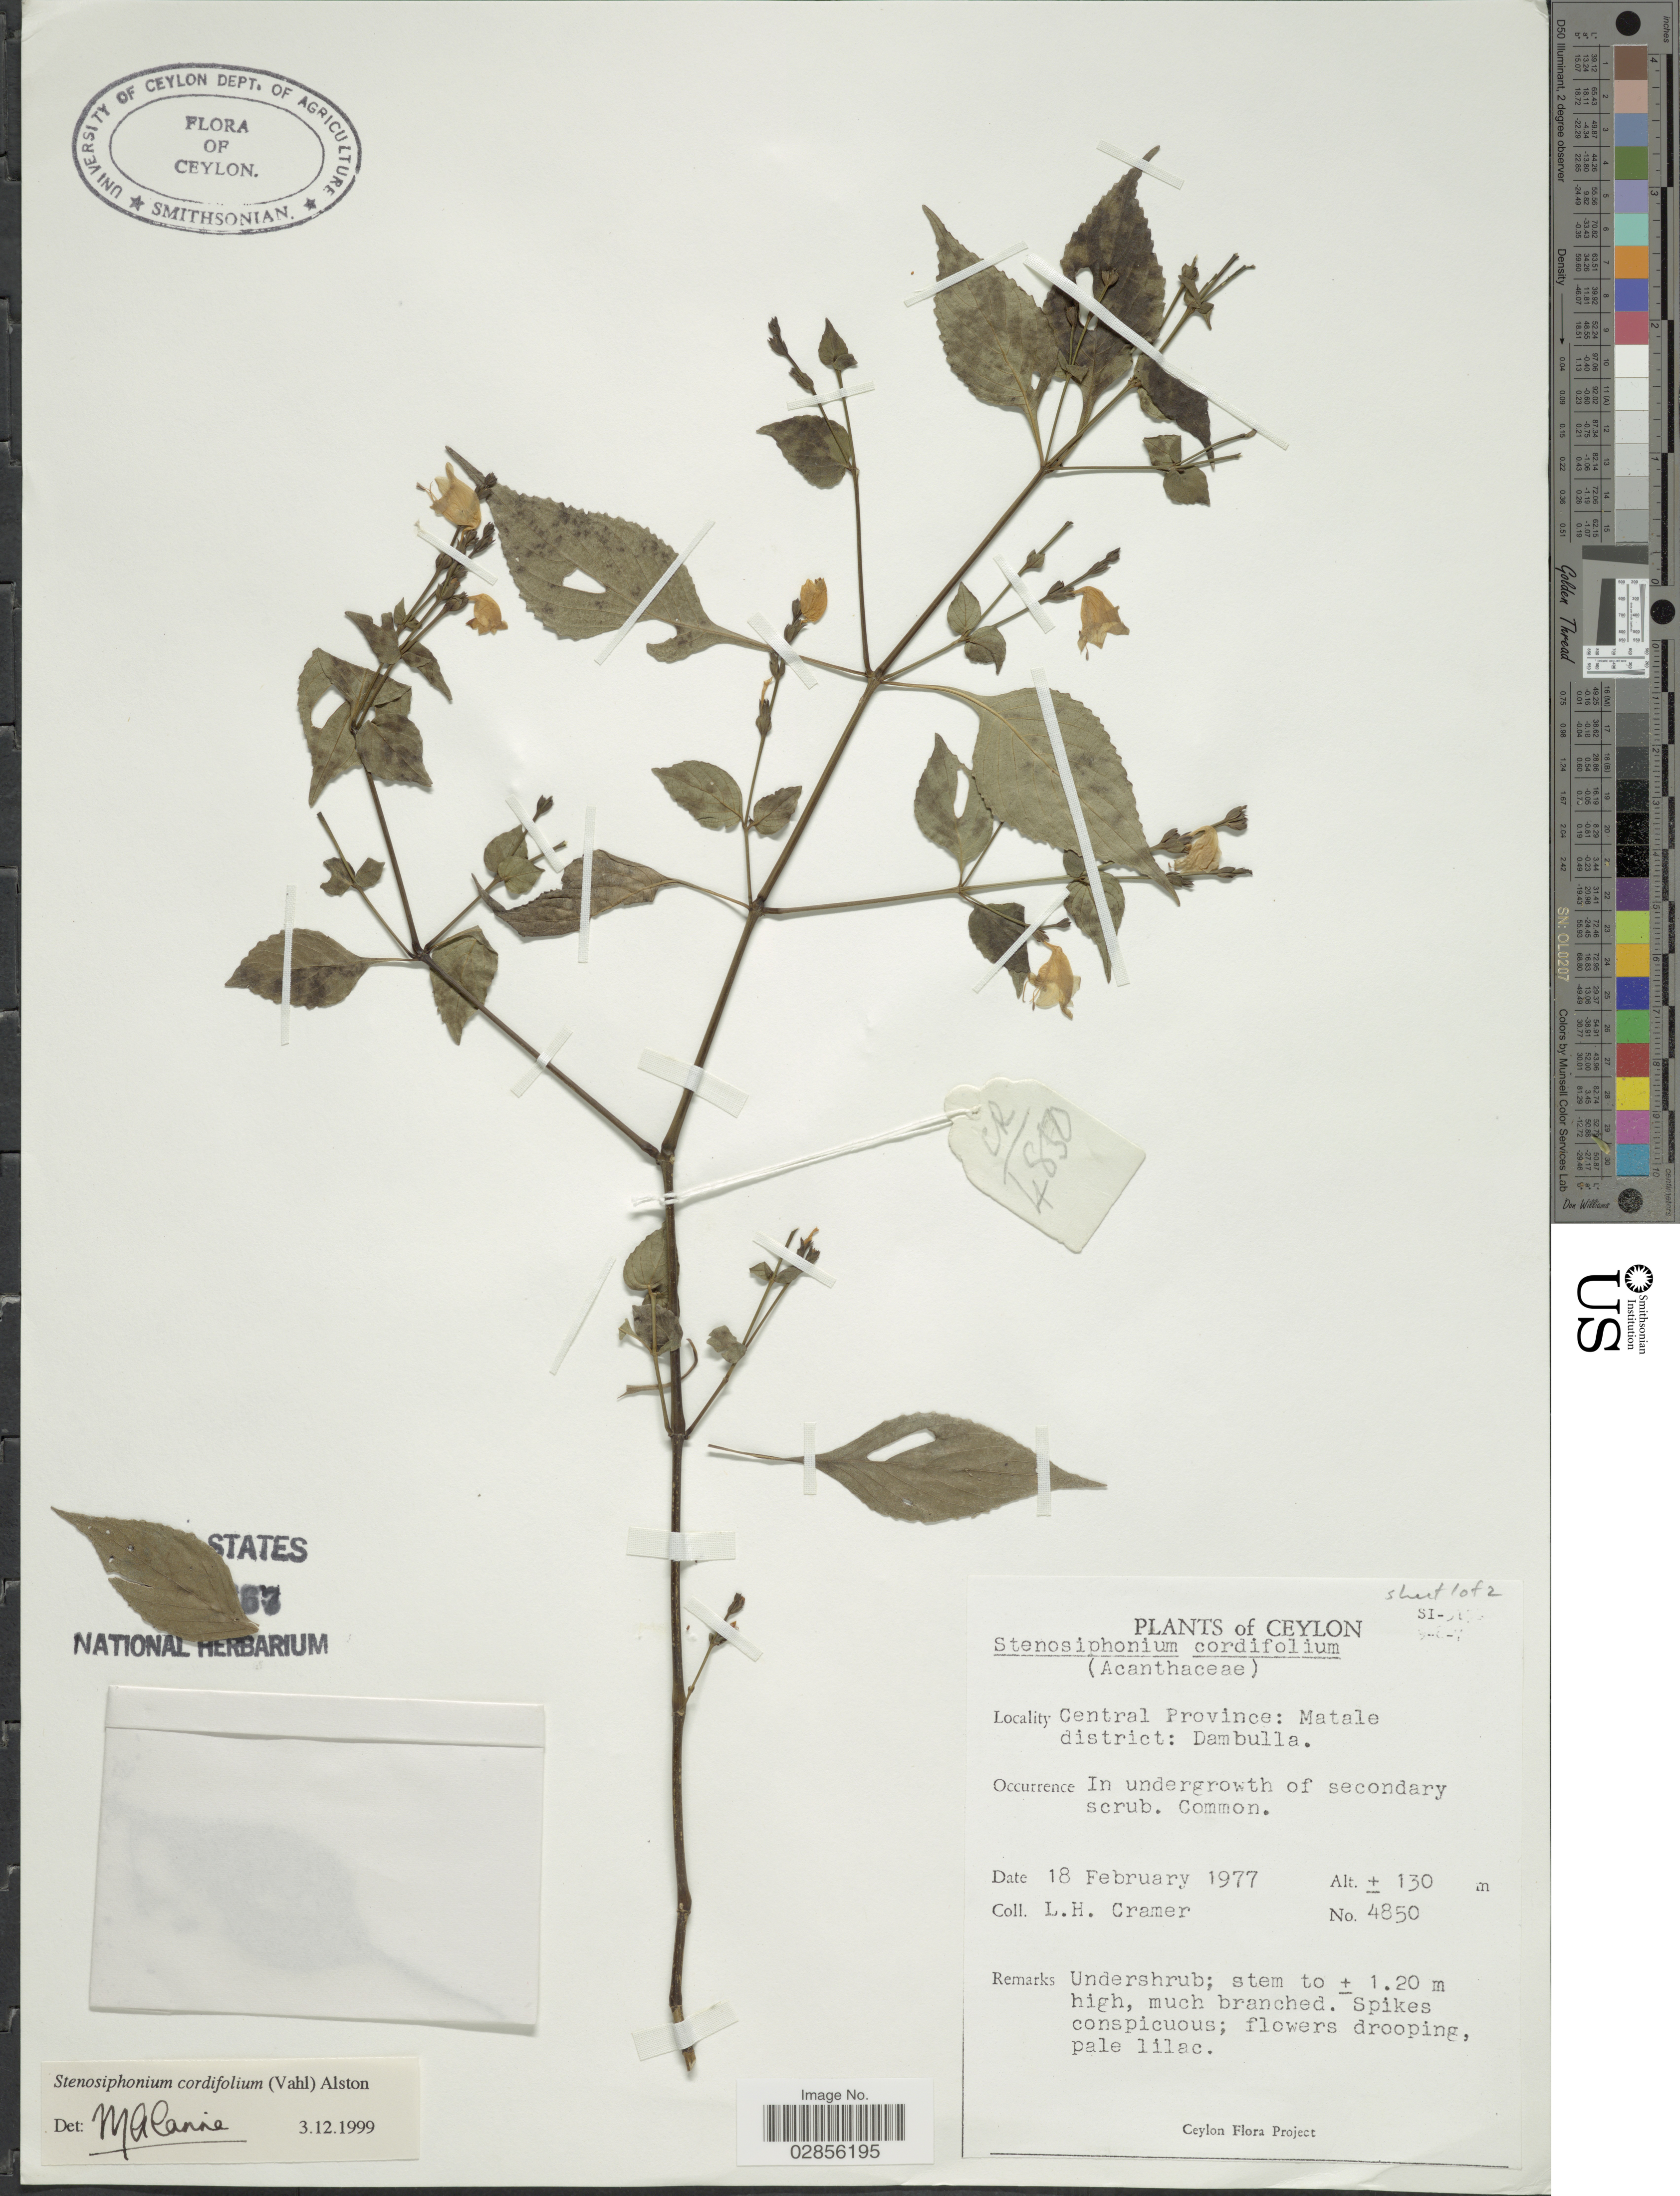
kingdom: Plantae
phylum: Tracheophyta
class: Magnoliopsida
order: Lamiales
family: Acanthaceae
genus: Stenosiphonium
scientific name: Stenosiphonium cordifolium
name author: (Vahl) Alston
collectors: L. H. Cramer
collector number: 4850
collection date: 1977-02-18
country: Sri Lanka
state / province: Central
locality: Ceylon. Matale district: Dambulla.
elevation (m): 130